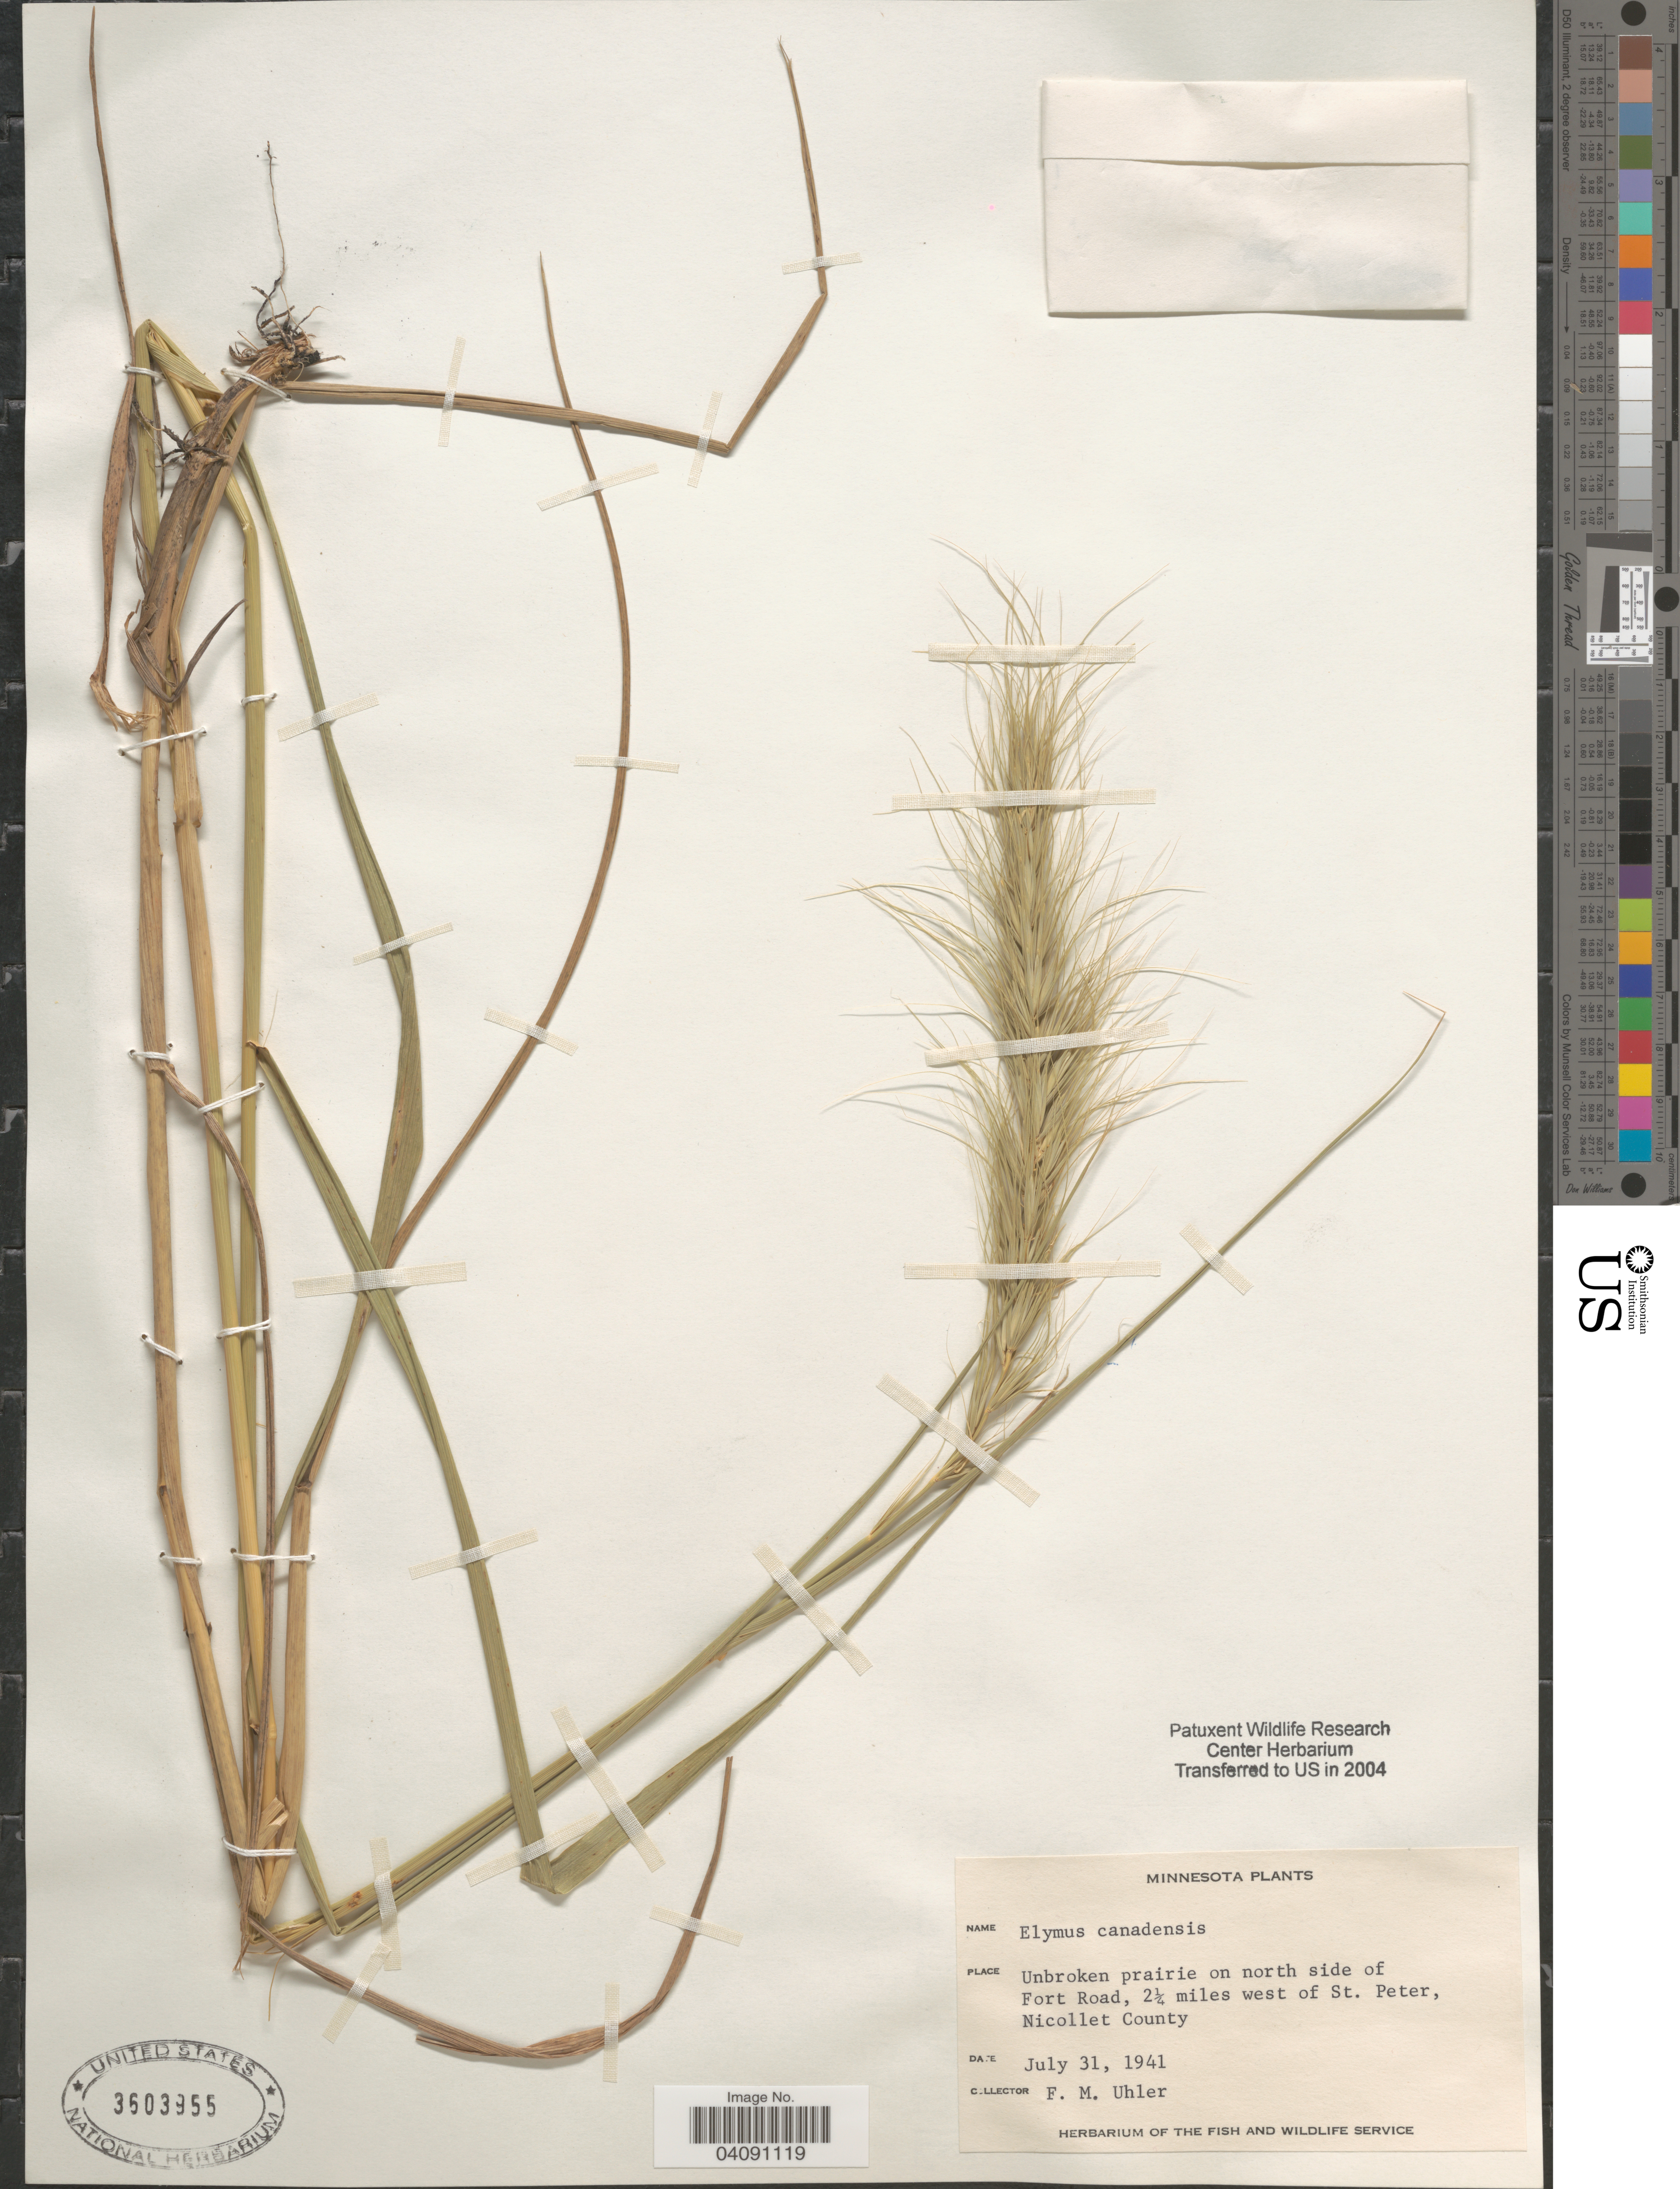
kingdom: Plantae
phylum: Tracheophyta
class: Liliopsida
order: Poales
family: Poaceae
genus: Elymus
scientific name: Elymus canadensis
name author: L.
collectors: F. M. Uhler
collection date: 1941-07-31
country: United States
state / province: Minnesota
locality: Unbroken prairie on north side of Fort Road, 2¼ miles west of St. Peter, Nicollet County.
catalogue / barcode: US 3603955